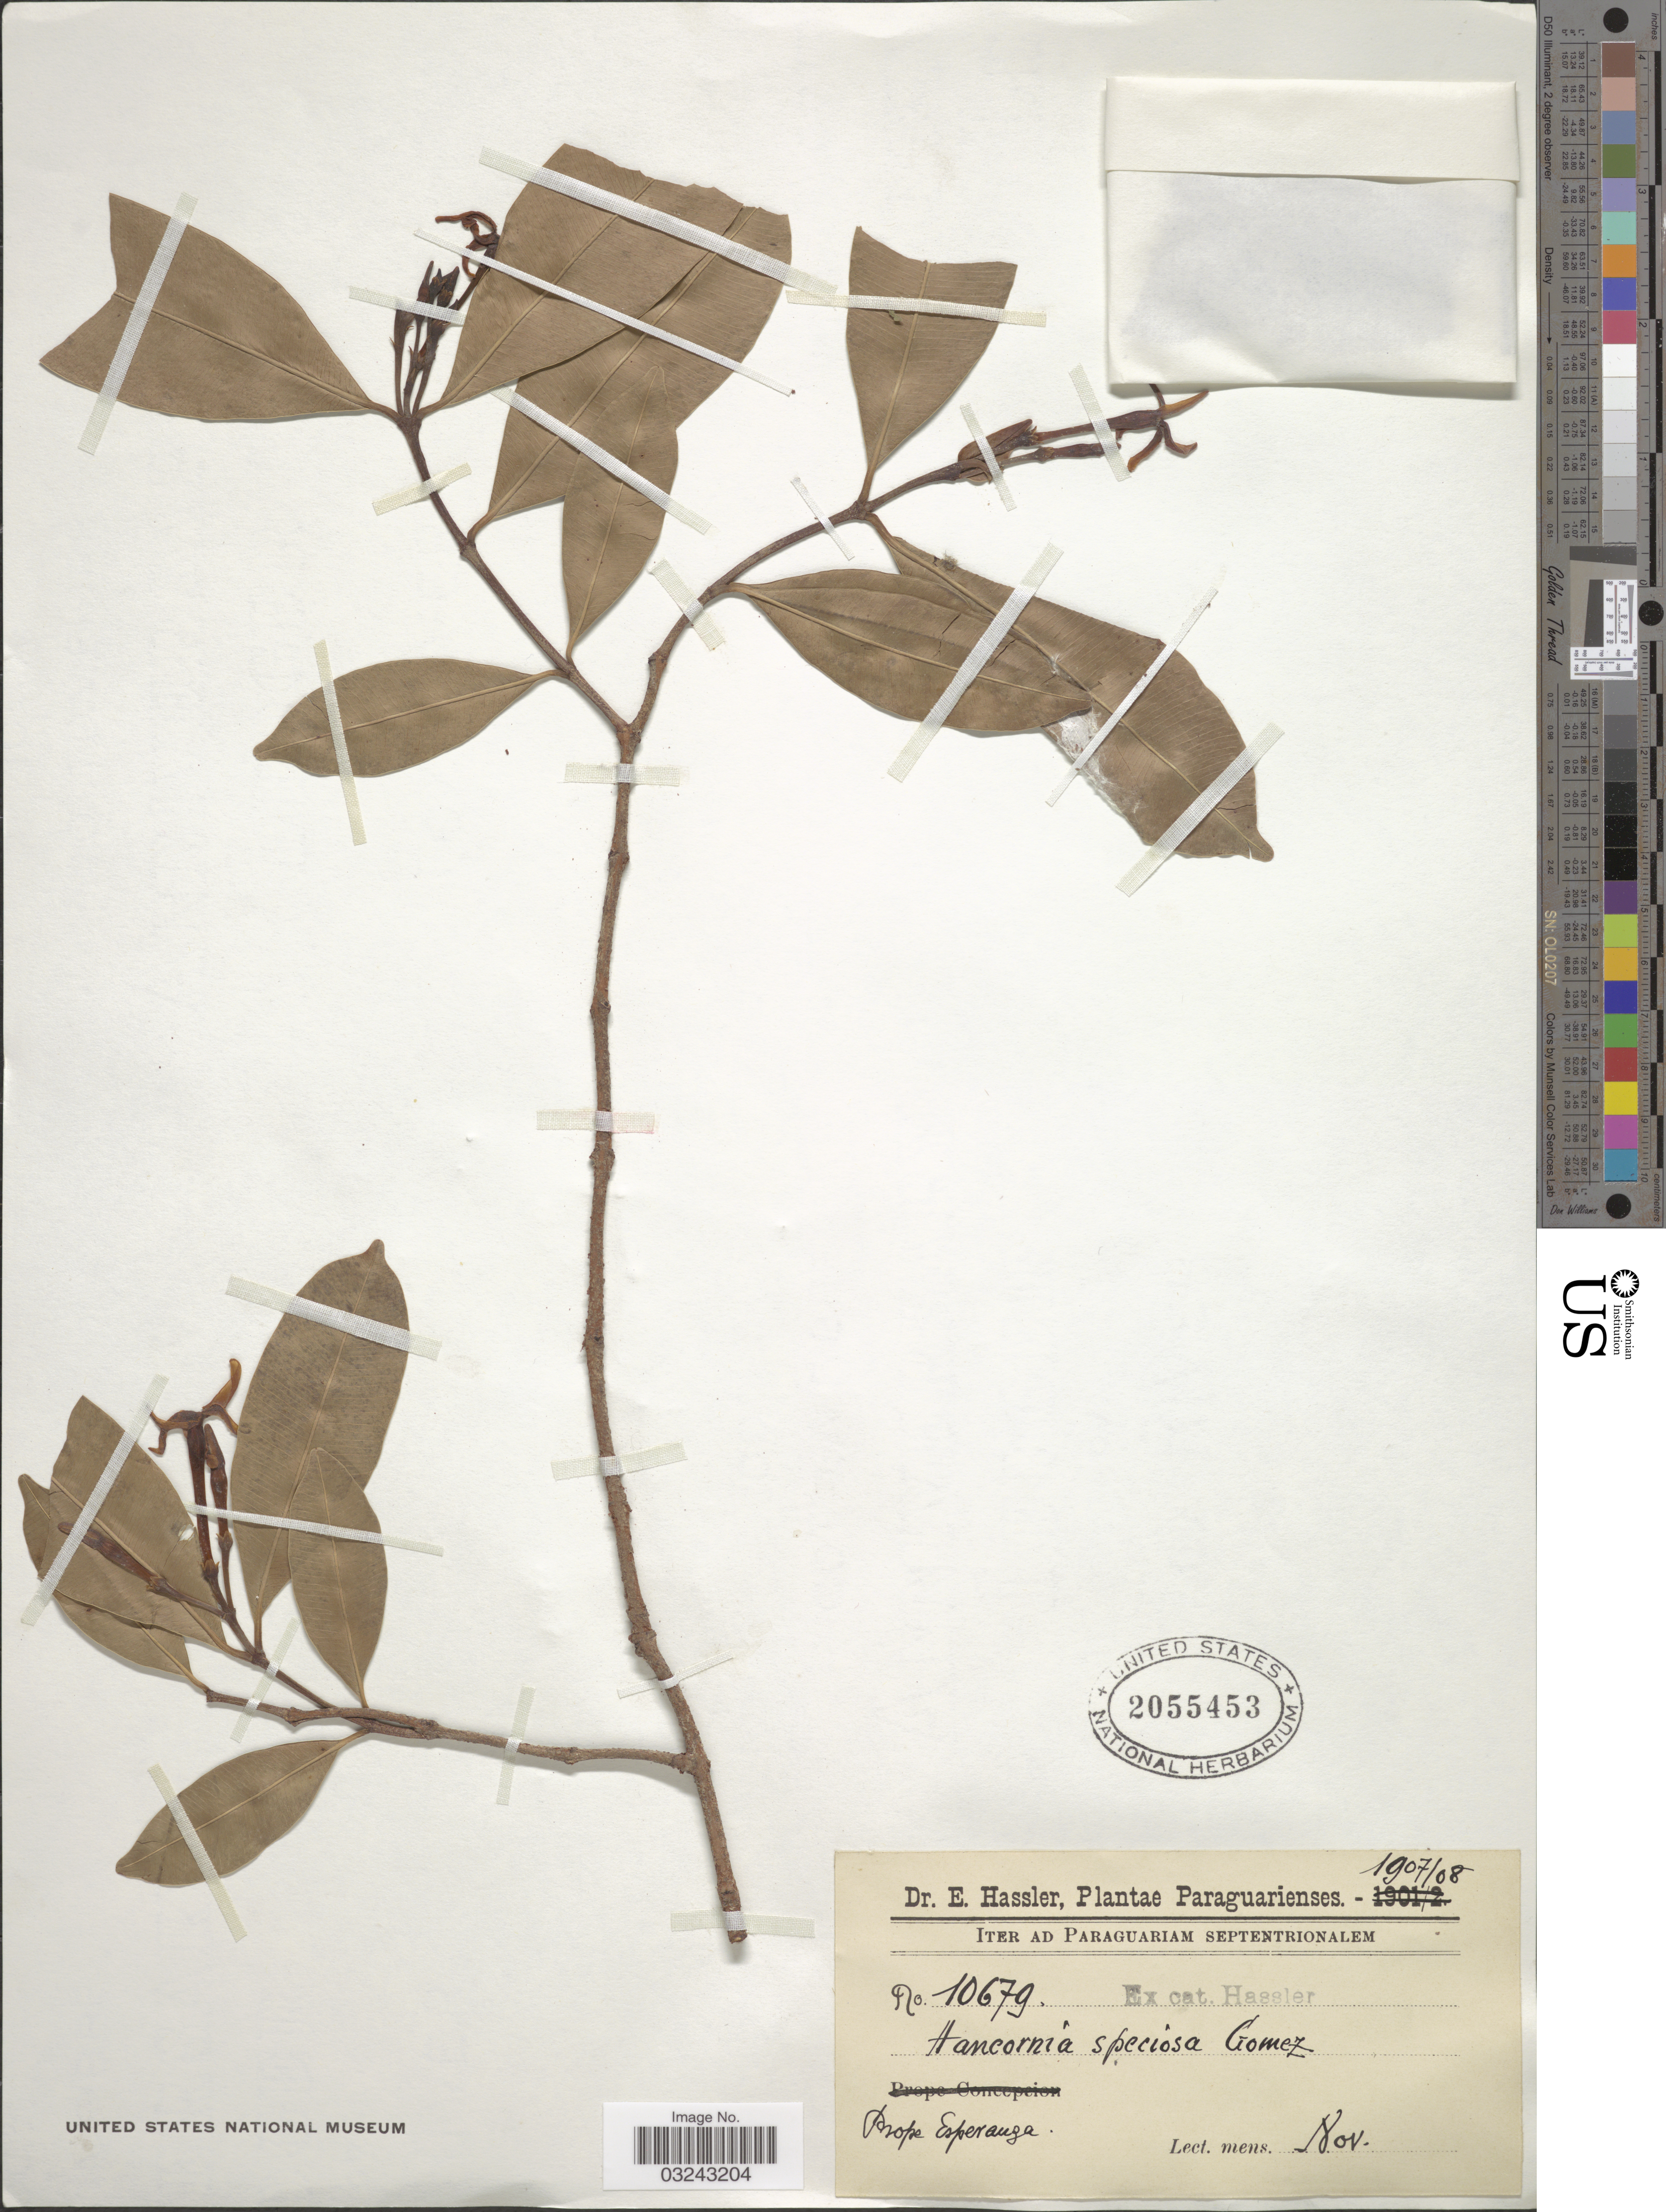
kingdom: Plantae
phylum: Tracheophyta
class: Magnoliopsida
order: Gentianales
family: Apocynaceae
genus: Hancornia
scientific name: Hancornia speciosa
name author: Gomes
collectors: E. Hassler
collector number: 10679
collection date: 1907-11/1908-11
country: Paraguay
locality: Iter ad Paraguariam Septentrionalem, Prope Esperanza.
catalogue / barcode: US 2055453